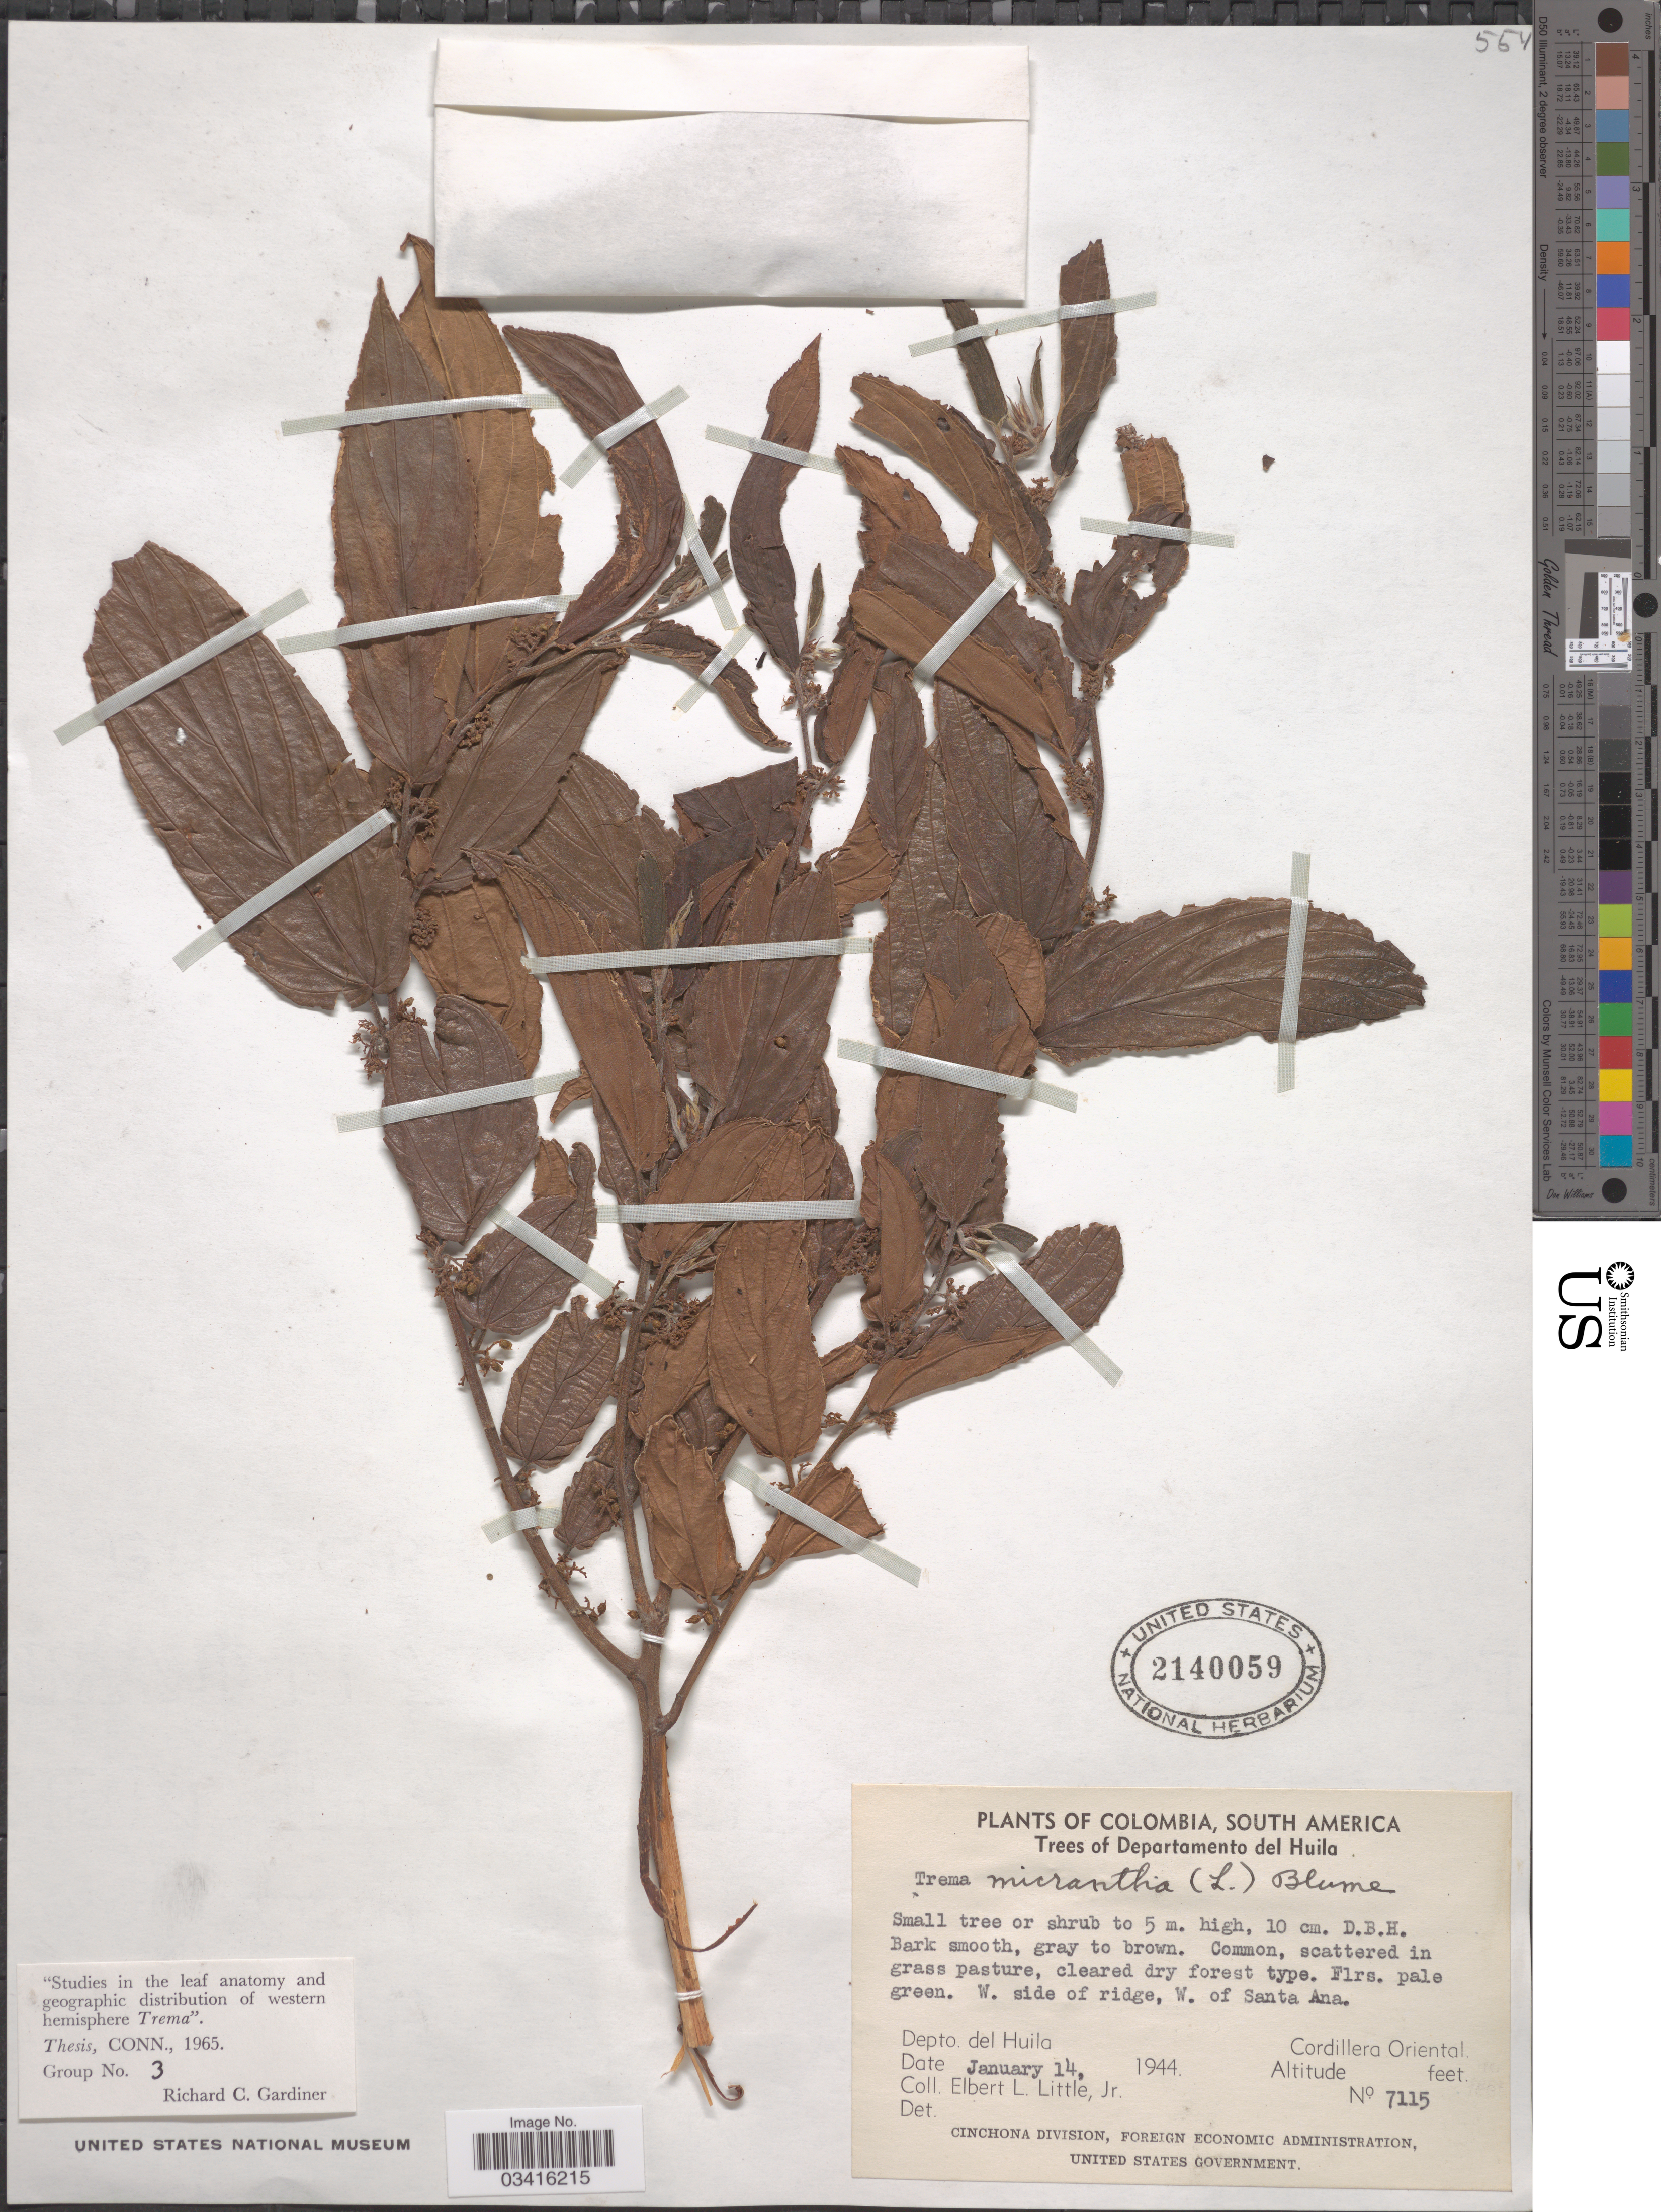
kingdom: Plantae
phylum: Tracheophyta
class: Magnoliopsida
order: Rosales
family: Cannabaceae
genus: Trema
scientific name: Trema micranthum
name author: (L.) Blume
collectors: E. L. Little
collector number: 7115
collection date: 1944-01-14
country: Colombia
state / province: Huila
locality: Departamento del Huila. W. side of ridge, W. of Santa Ana. Cordillera Oriental.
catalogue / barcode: US 2140059